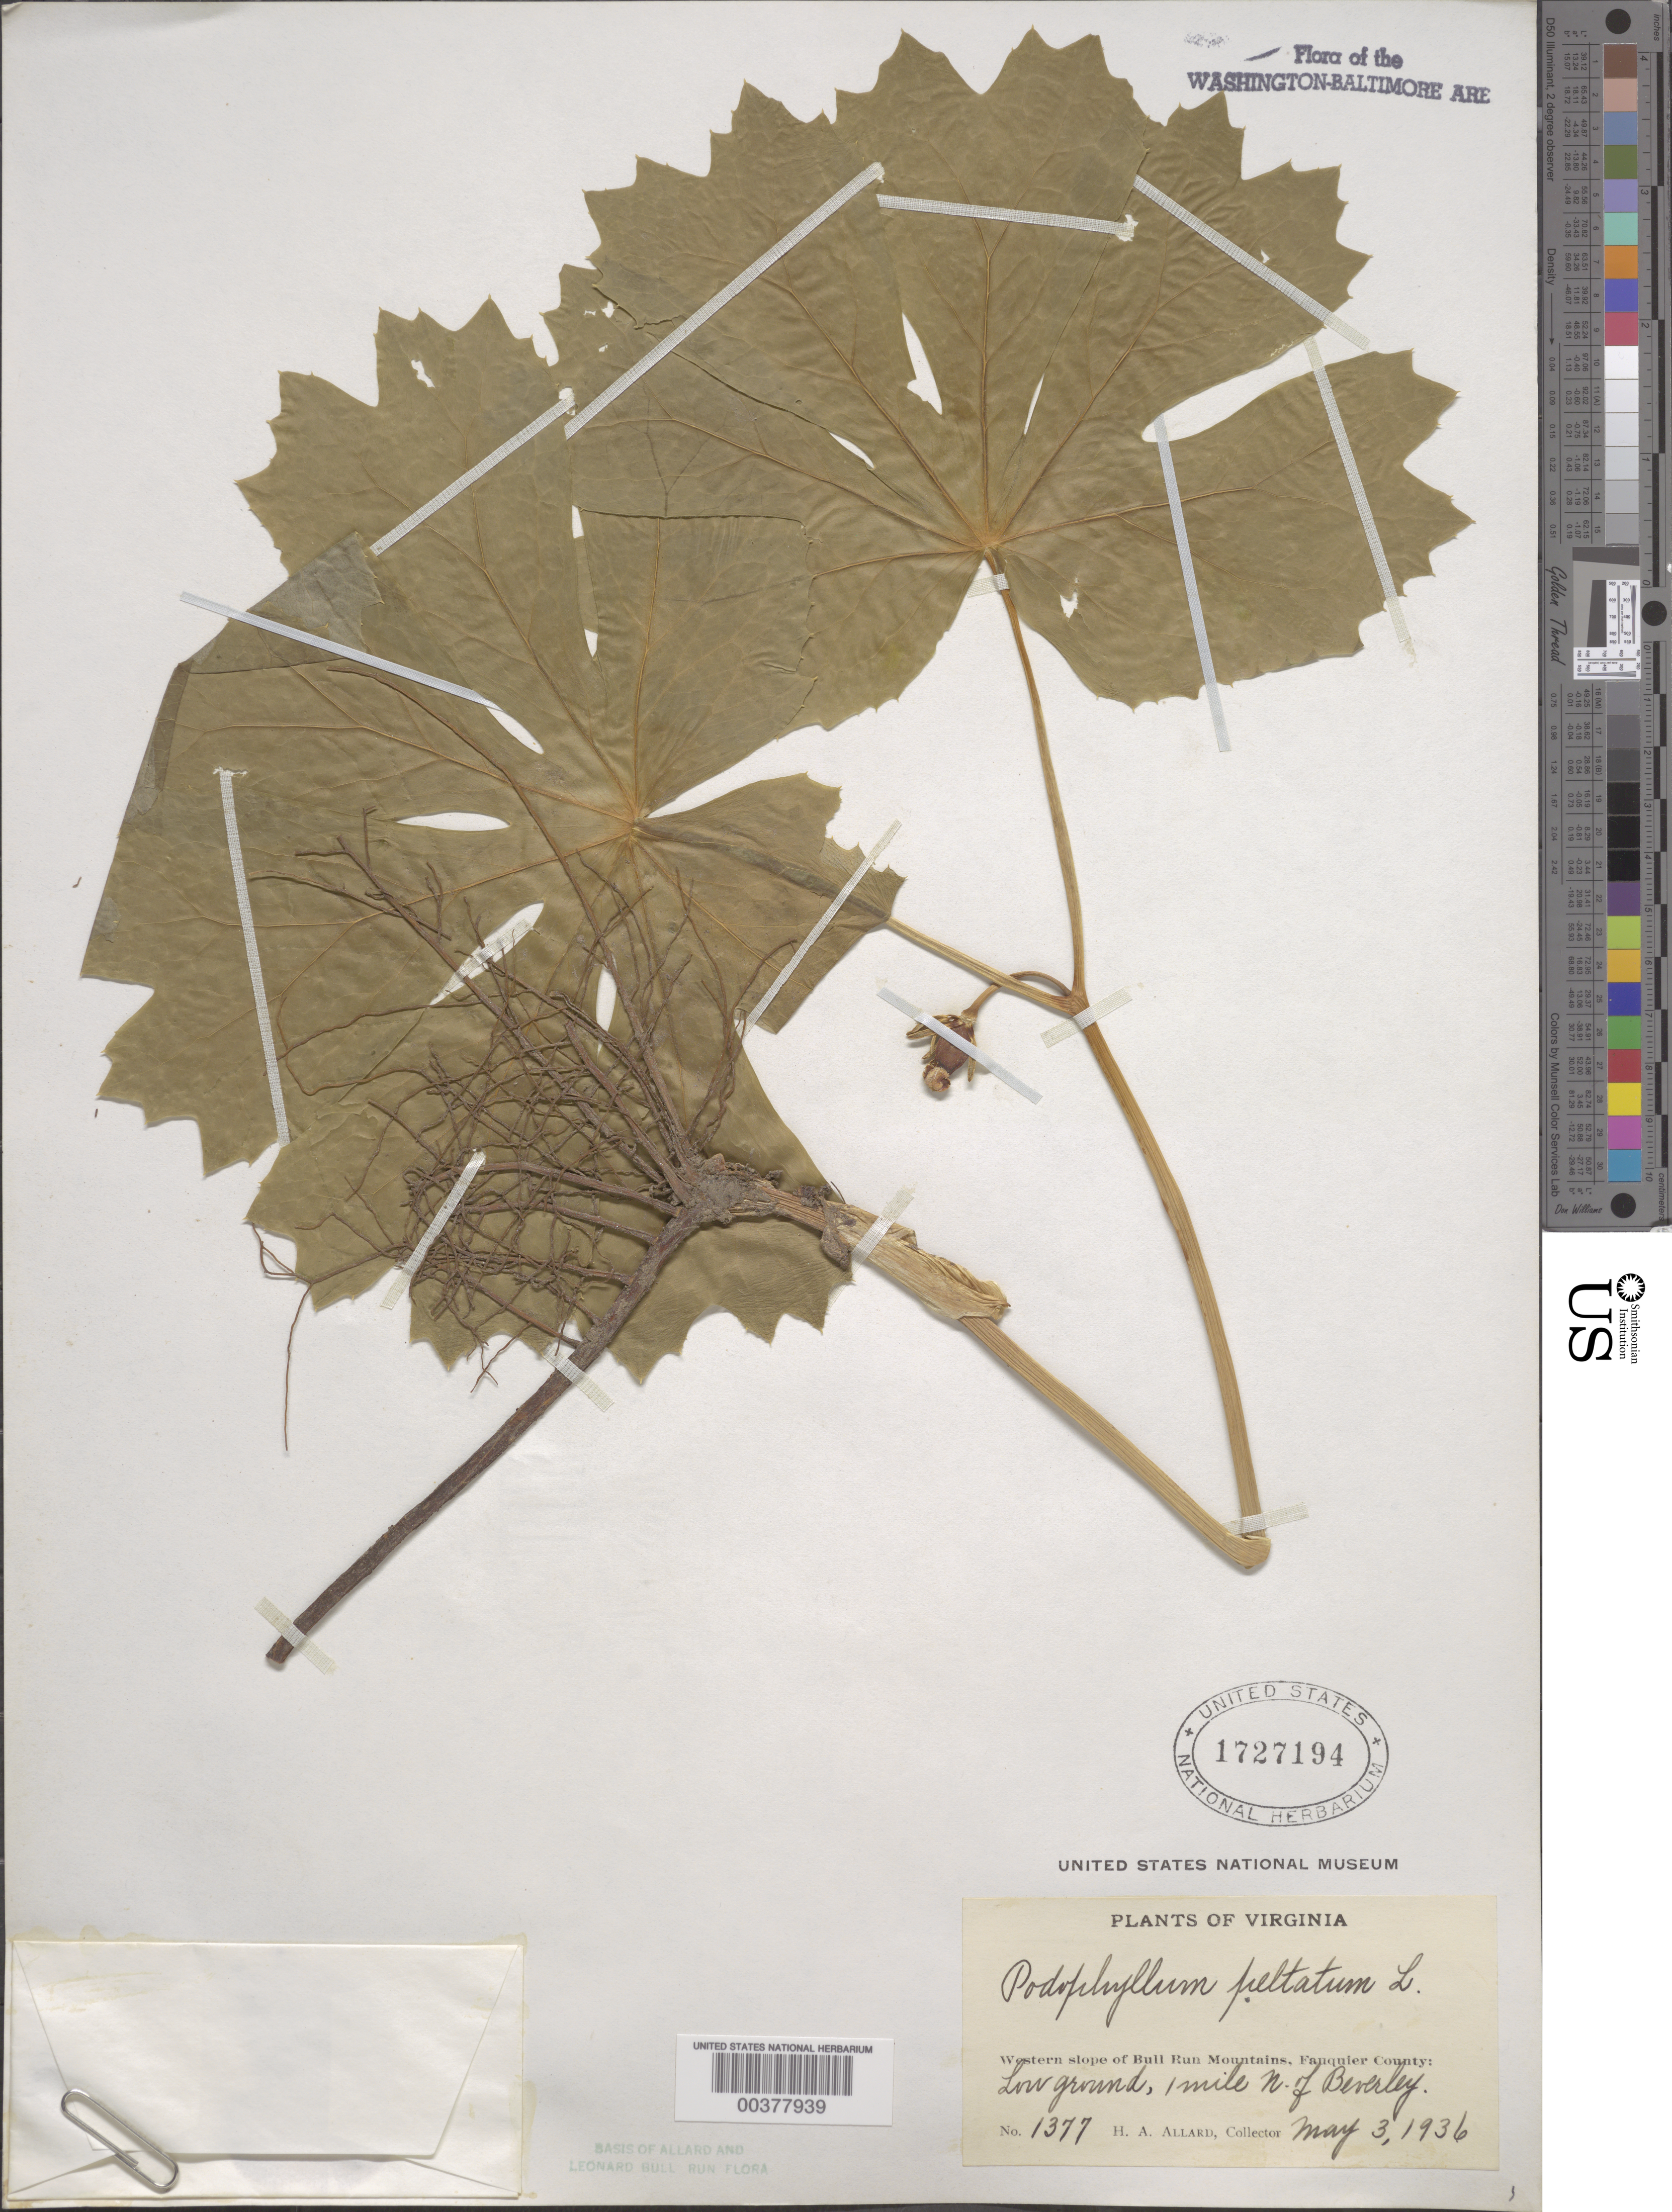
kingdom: Plantae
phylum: Tracheophyta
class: Magnoliopsida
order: Ranunculales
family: Berberidaceae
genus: Podophyllum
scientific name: Podophyllum peltatum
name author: L.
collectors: H. A. Allard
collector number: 1377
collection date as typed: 03 May 1936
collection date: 1936-05-03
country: United States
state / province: Virginia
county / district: Fauquier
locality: North of Beverley, western slope of Bull Run Mountains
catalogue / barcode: US 1727194